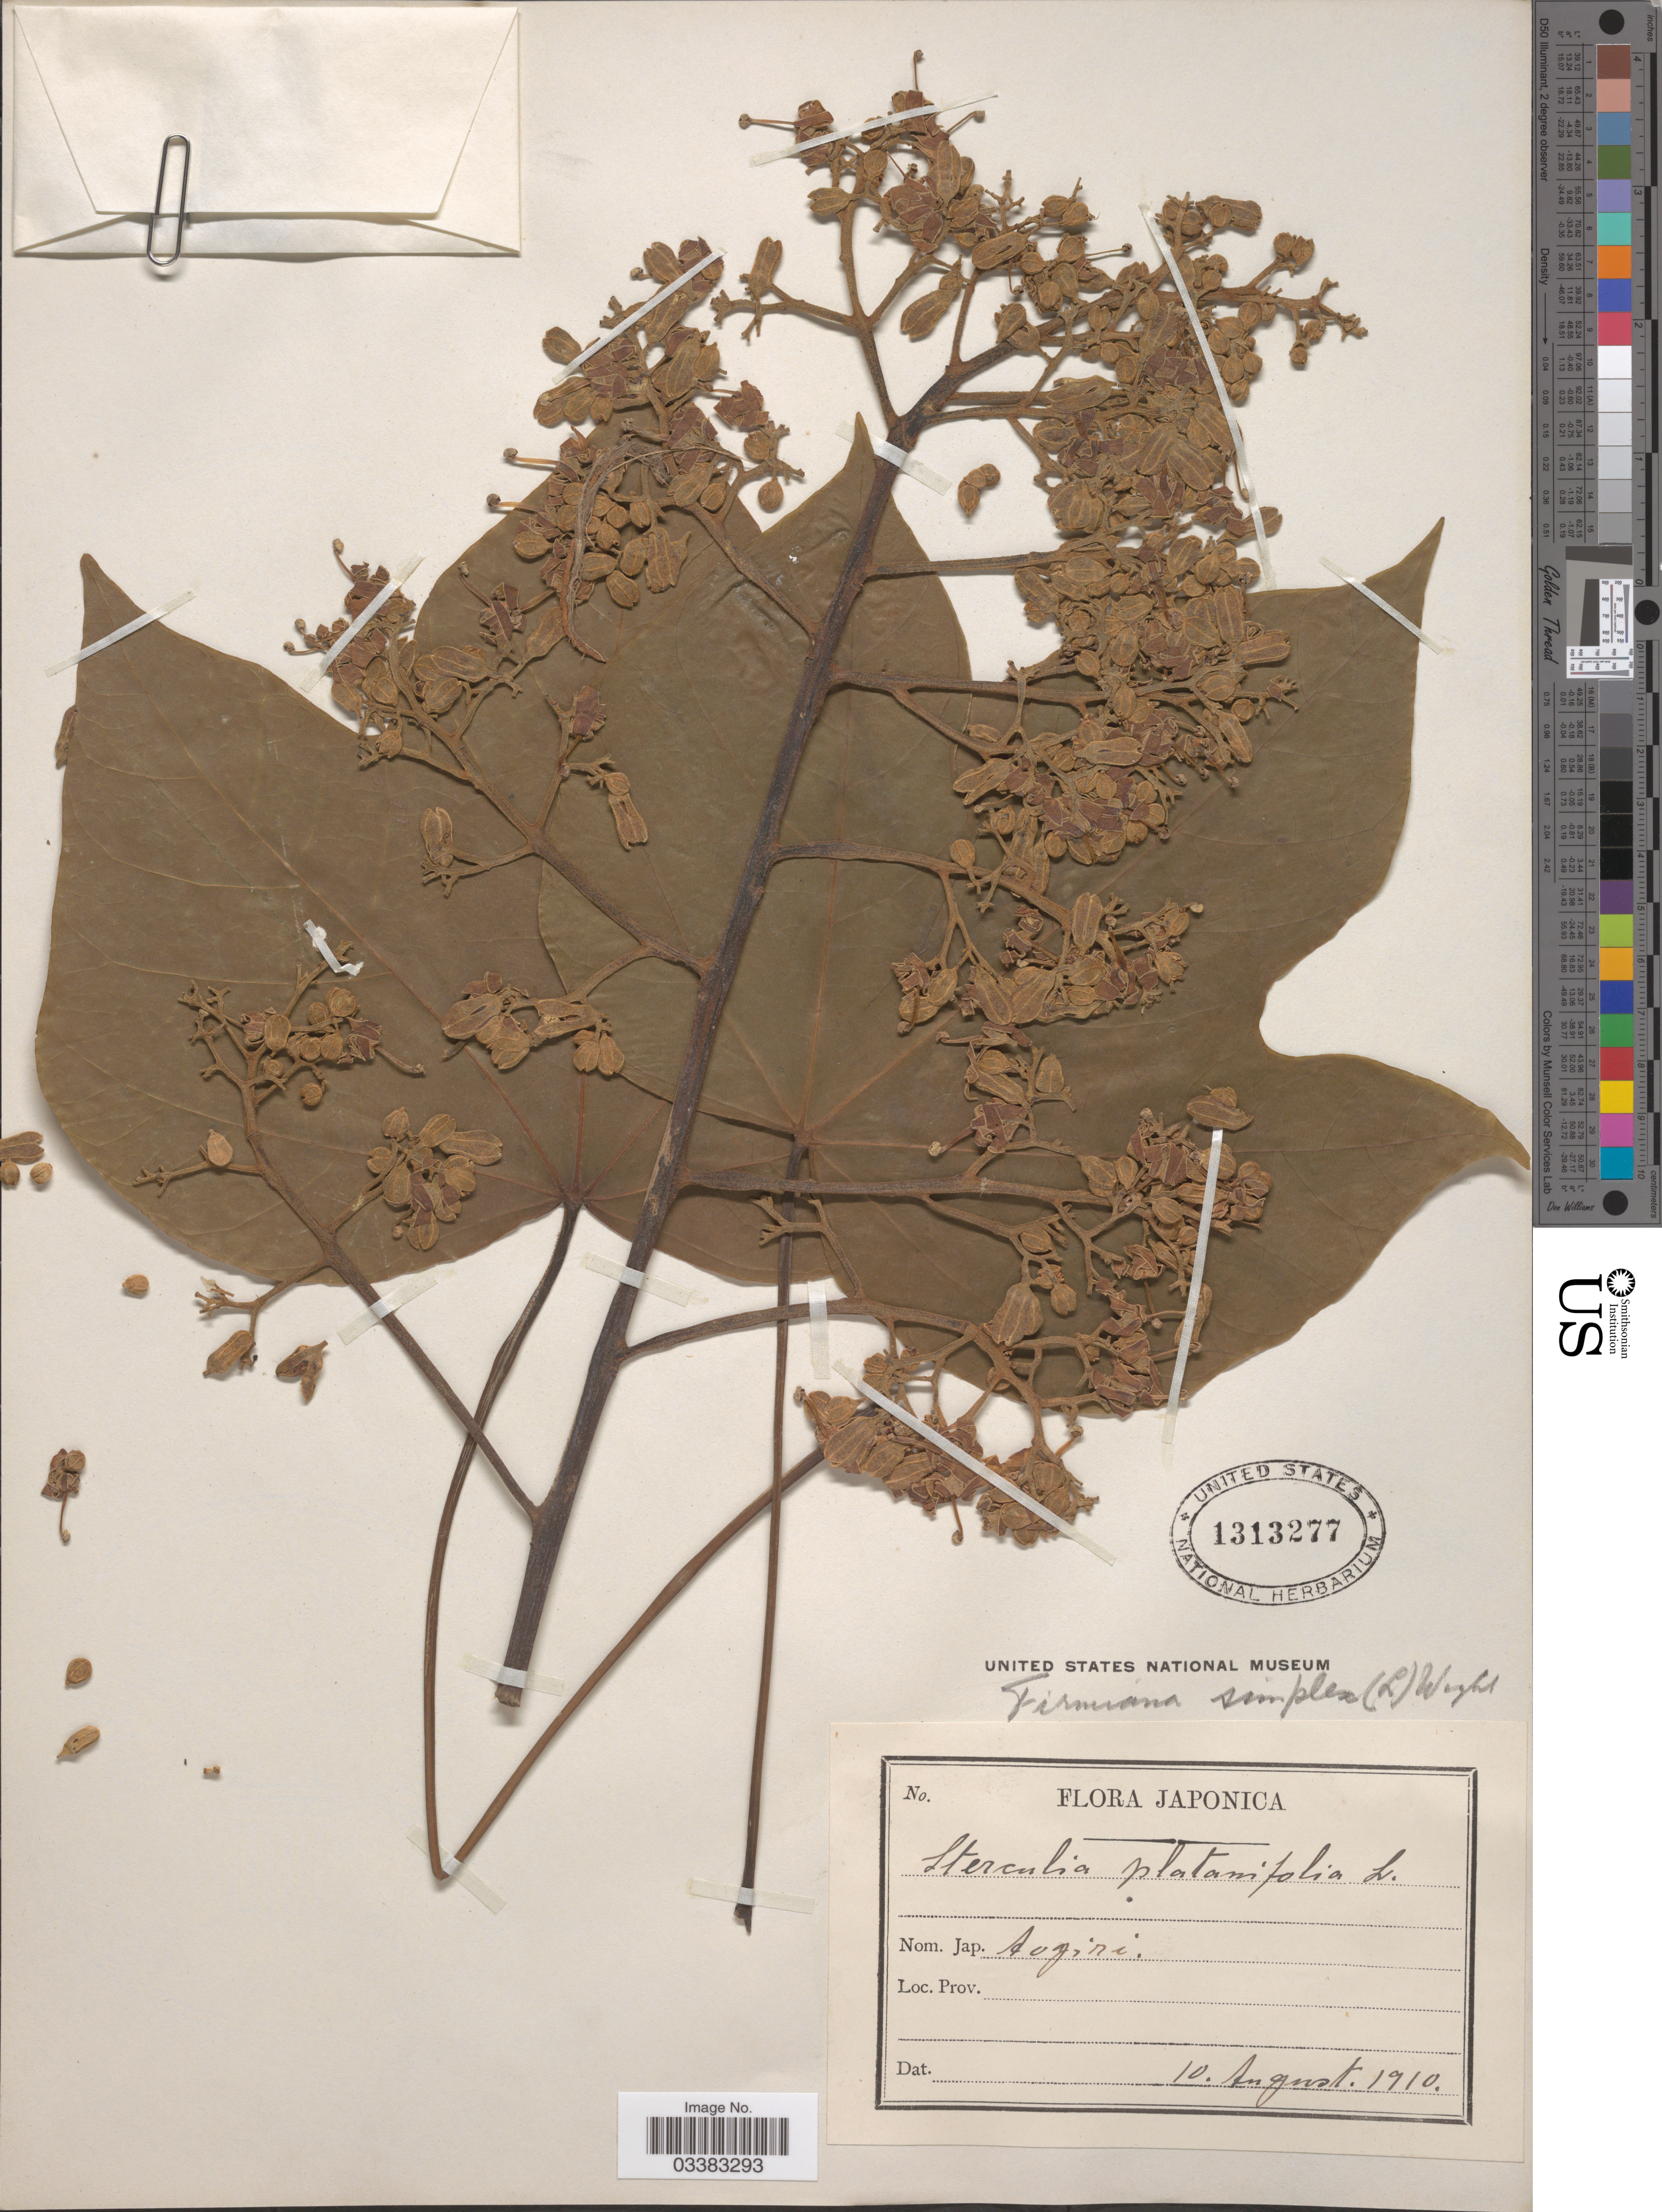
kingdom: Plantae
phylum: Tracheophyta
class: Magnoliopsida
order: Malvales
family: Malvaceae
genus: Firmiana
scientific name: Firmiana simplex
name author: (L.) W. Wight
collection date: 1910-08-10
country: Japan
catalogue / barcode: US 1313277